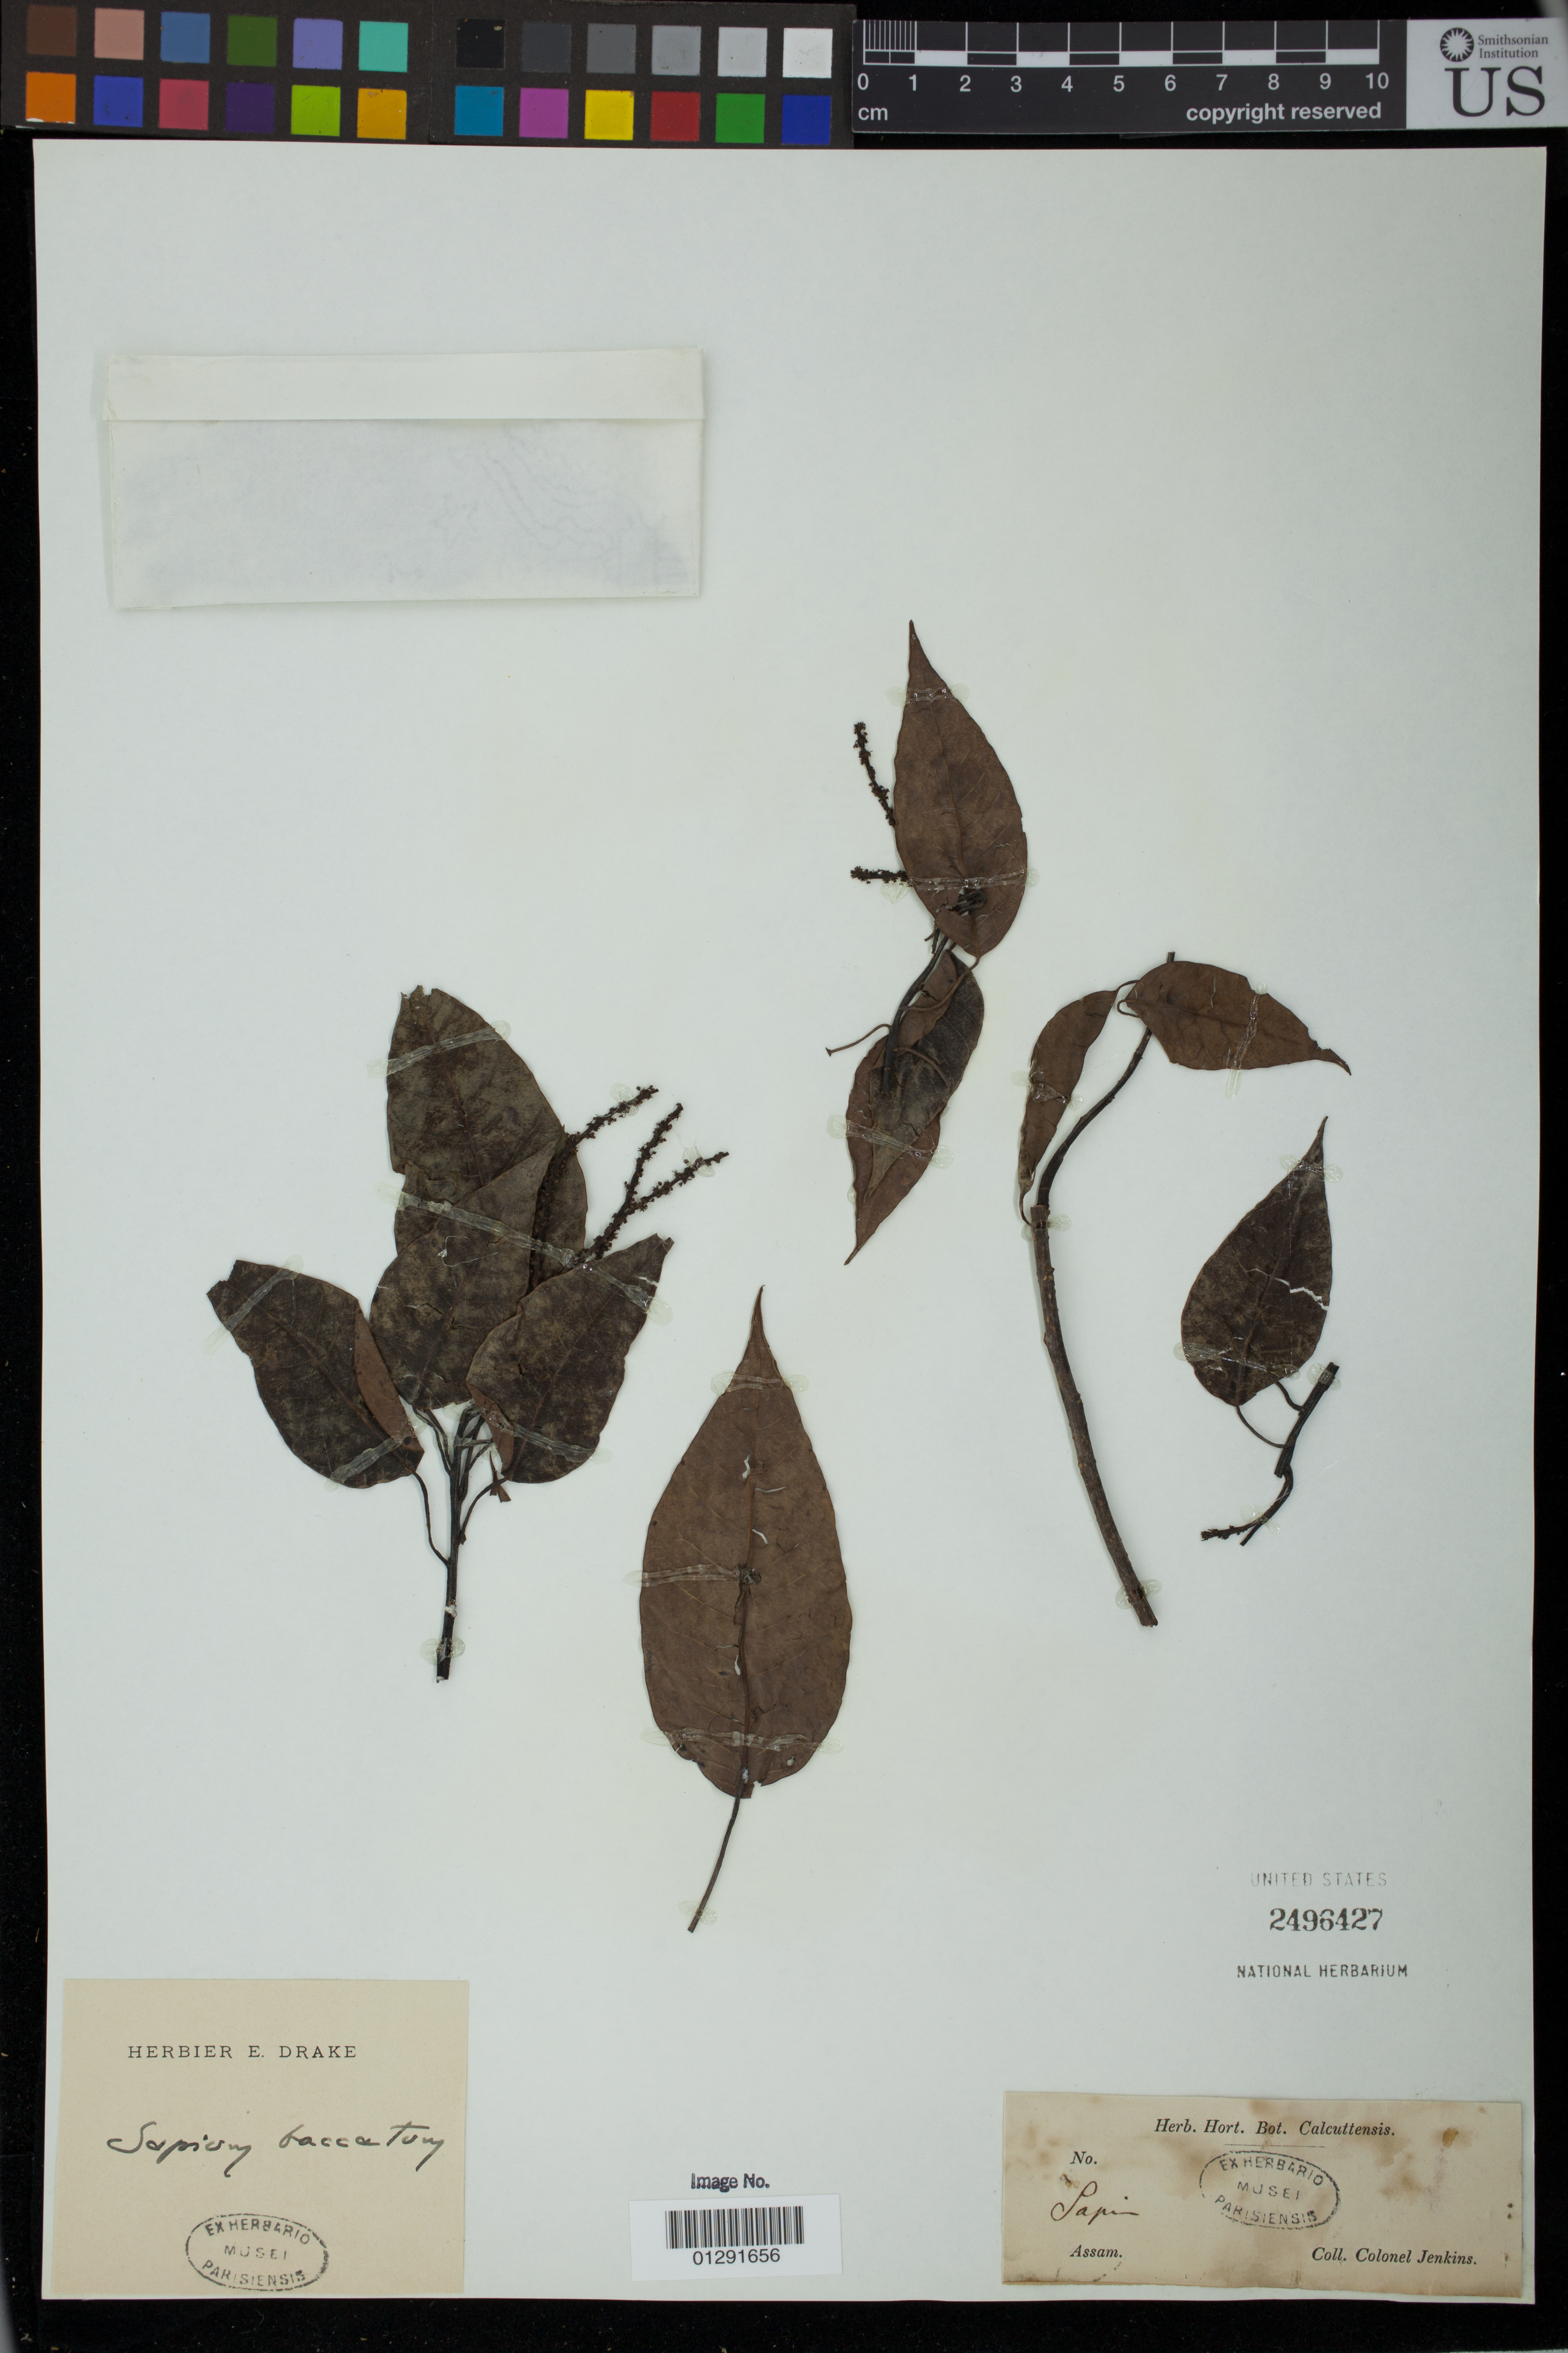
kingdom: Plantae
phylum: Tracheophyta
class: Magnoliopsida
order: Malpighiales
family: Euphorbiaceae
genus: Sapium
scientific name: Sapium baccatum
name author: Roxb.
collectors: C. Jenkins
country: India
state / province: Assam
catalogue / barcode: US 2496427